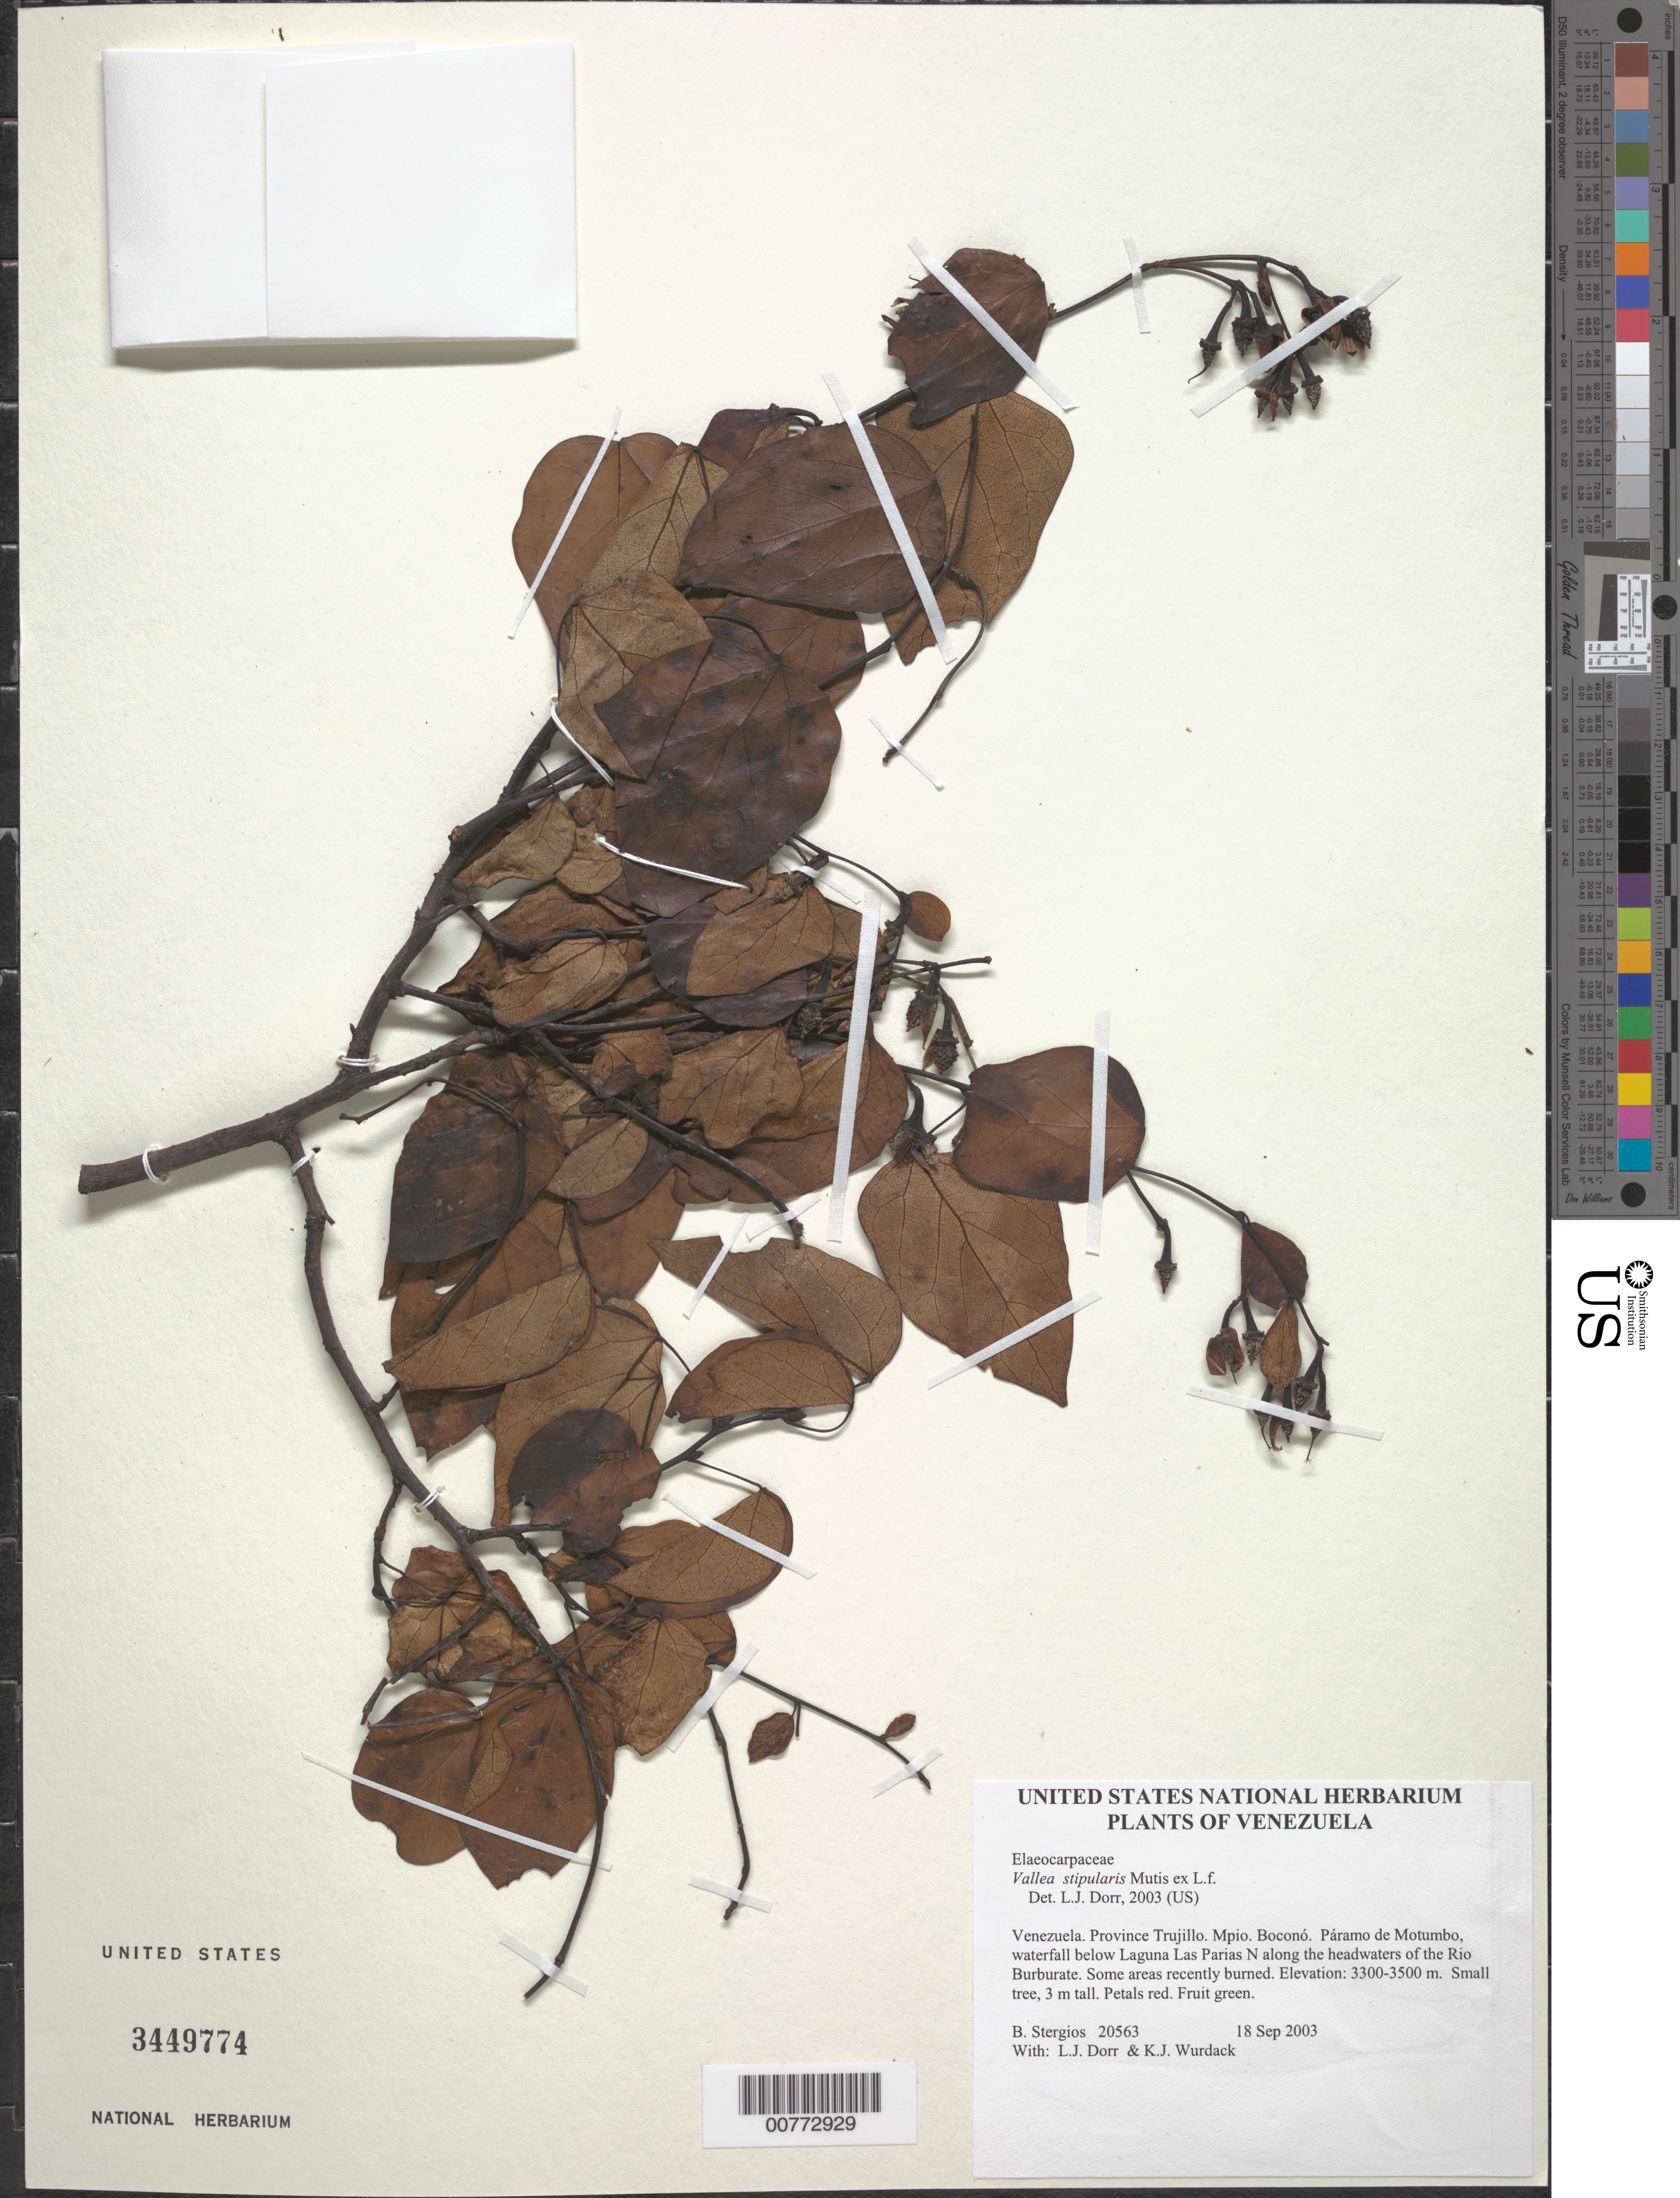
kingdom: Plantae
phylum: Tracheophyta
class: Magnoliopsida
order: Oxalidales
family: Elaeocarpaceae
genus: Vallea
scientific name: Vallea stipularis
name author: L. f.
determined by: Dorr, L. J., (BOT), Smithsonian Institution - National Museum of Natural History (UNITED STATES)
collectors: B. G. Stergios, L. J. Dorr & K. Wurdack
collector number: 20563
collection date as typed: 18 Sep 2003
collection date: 2003-09-18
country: Venezuela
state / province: Trujillo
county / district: Boconó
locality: Páramo de Motumbo, waterfall below Laguna Las Parias N along the headwaters of the Rio Burburate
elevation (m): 3300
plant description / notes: CTES, F, NY, PORT, US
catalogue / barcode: US 3449774